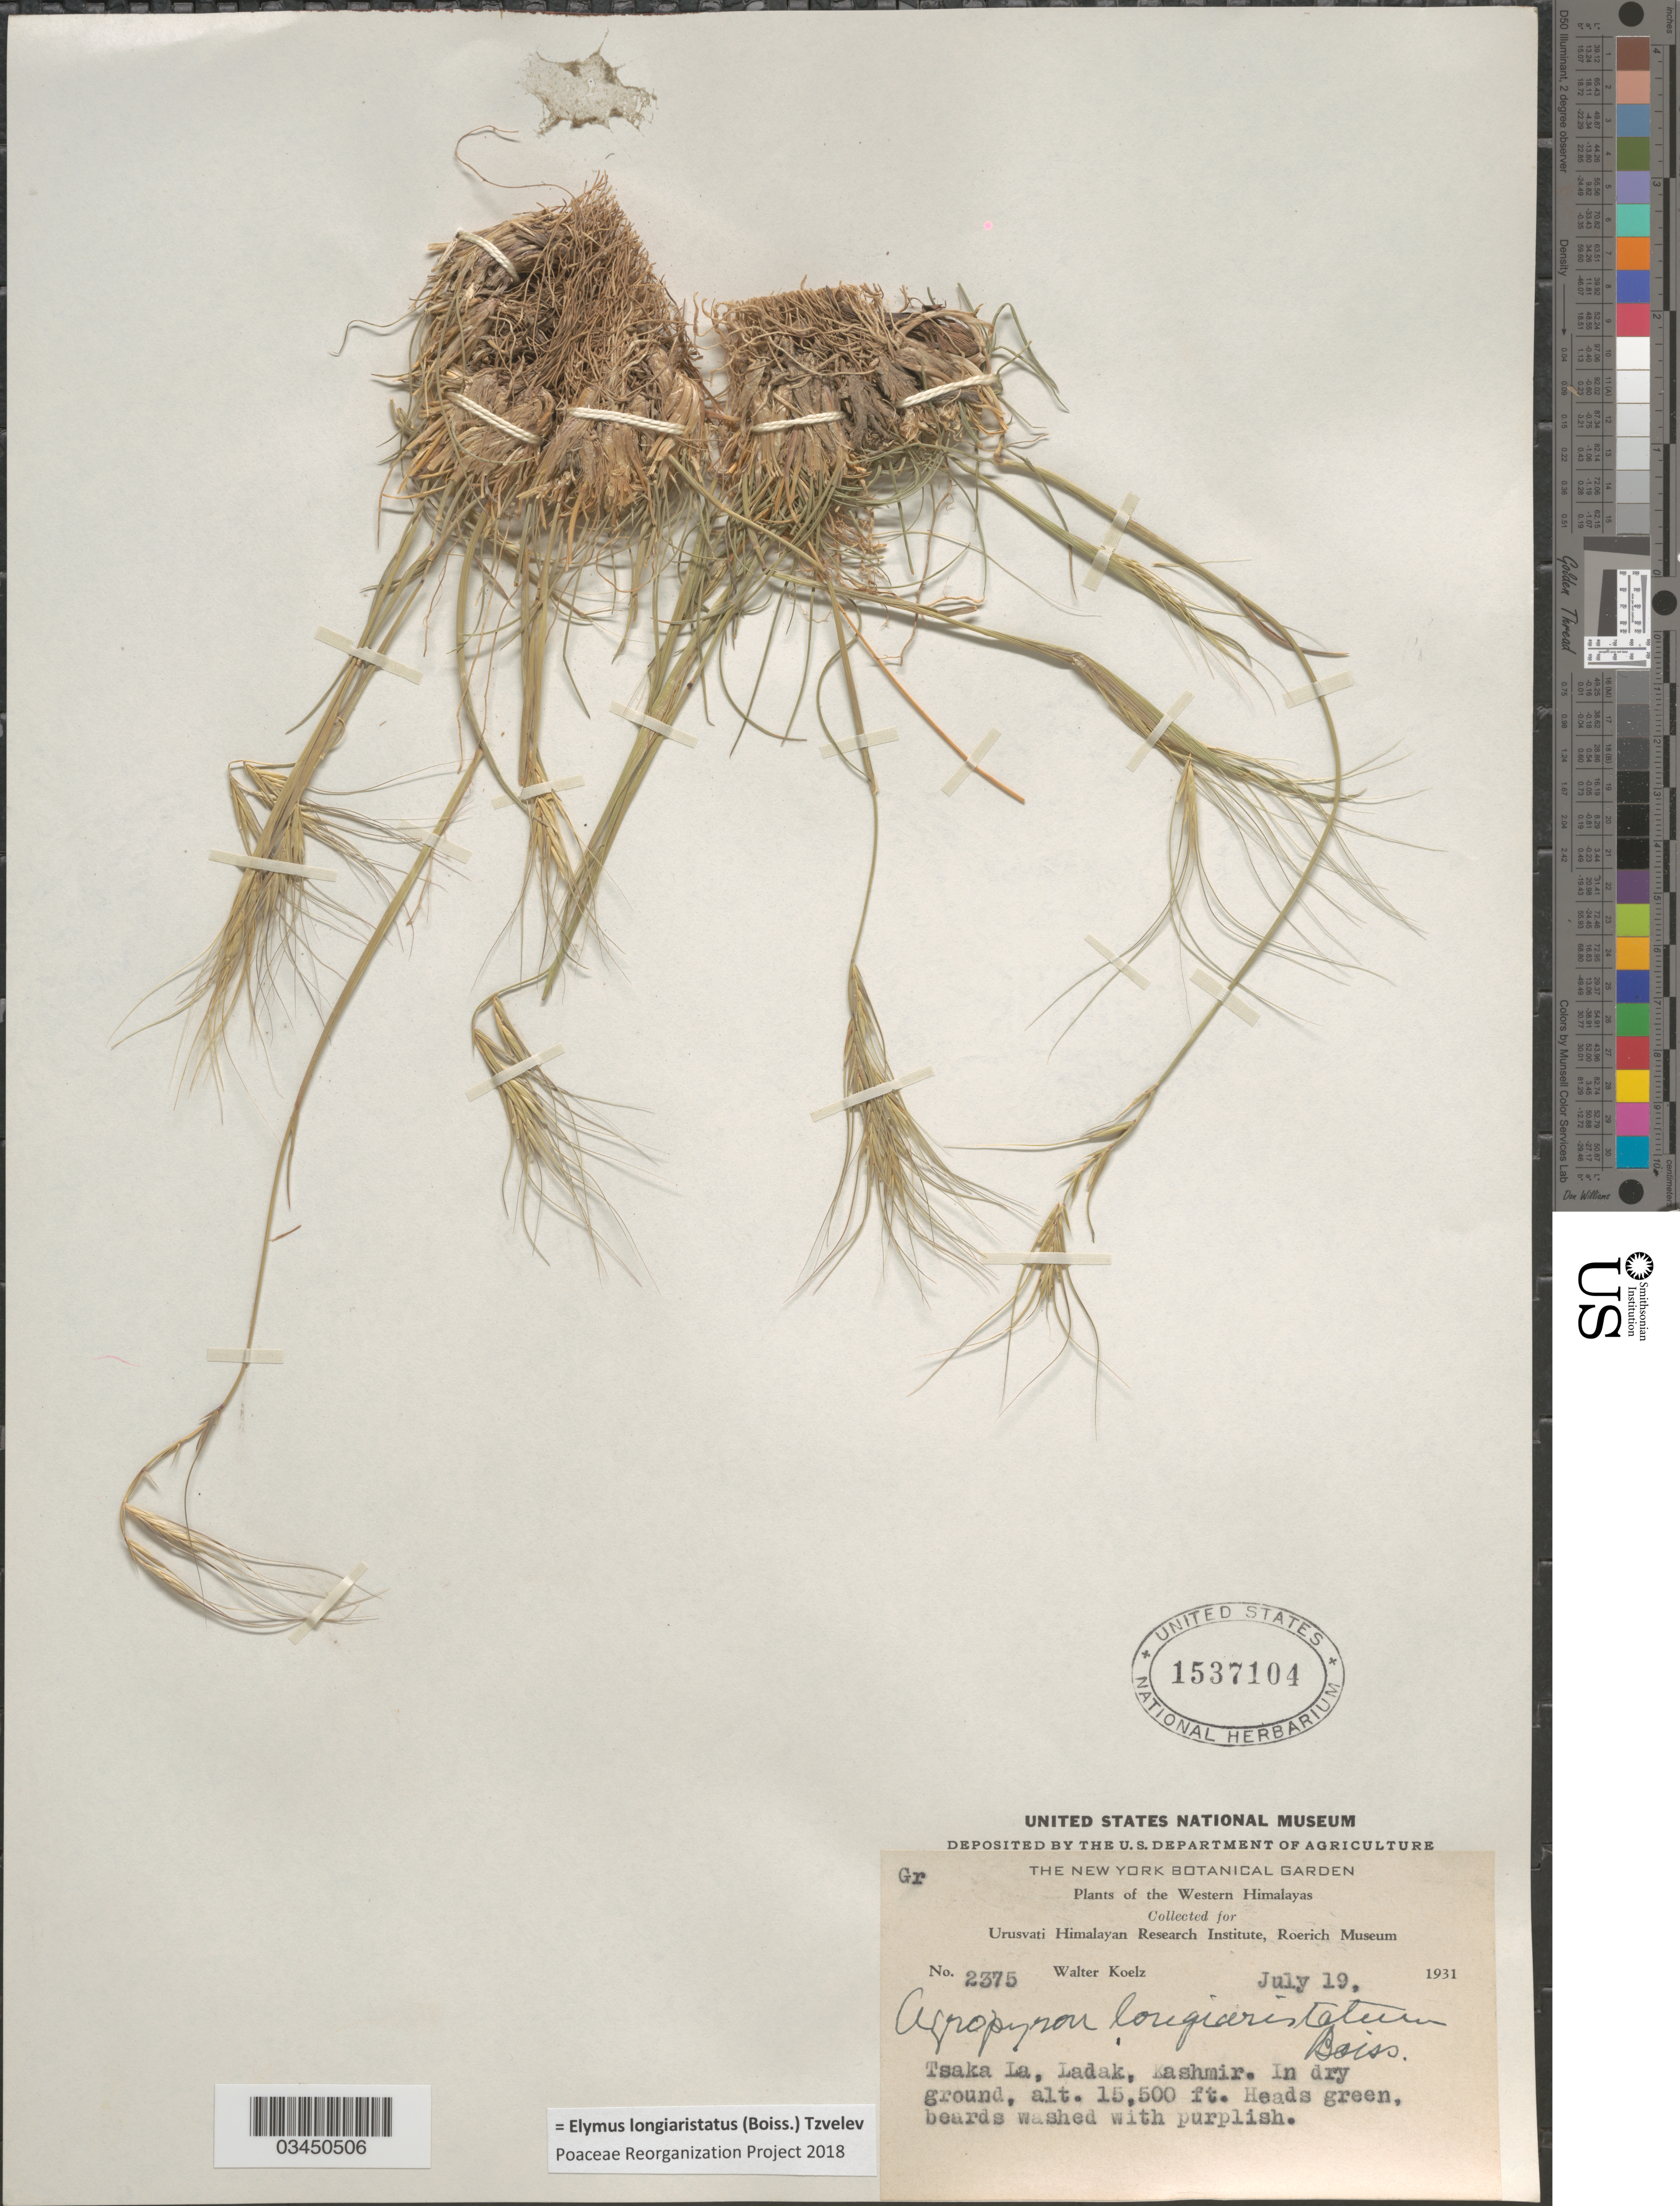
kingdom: Plantae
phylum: Tracheophyta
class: Liliopsida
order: Poales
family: Poaceae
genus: Elymus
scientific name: Elymus longiaristatus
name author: (Boiss.) Tzvelev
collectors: W. N. Koelz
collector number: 2375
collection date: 1931-07-19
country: India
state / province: Ladakh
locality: Western Himalaya. Tsakzhun La, Ladak, Kashmir. In dry ground.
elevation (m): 4724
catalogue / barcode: US 1537104